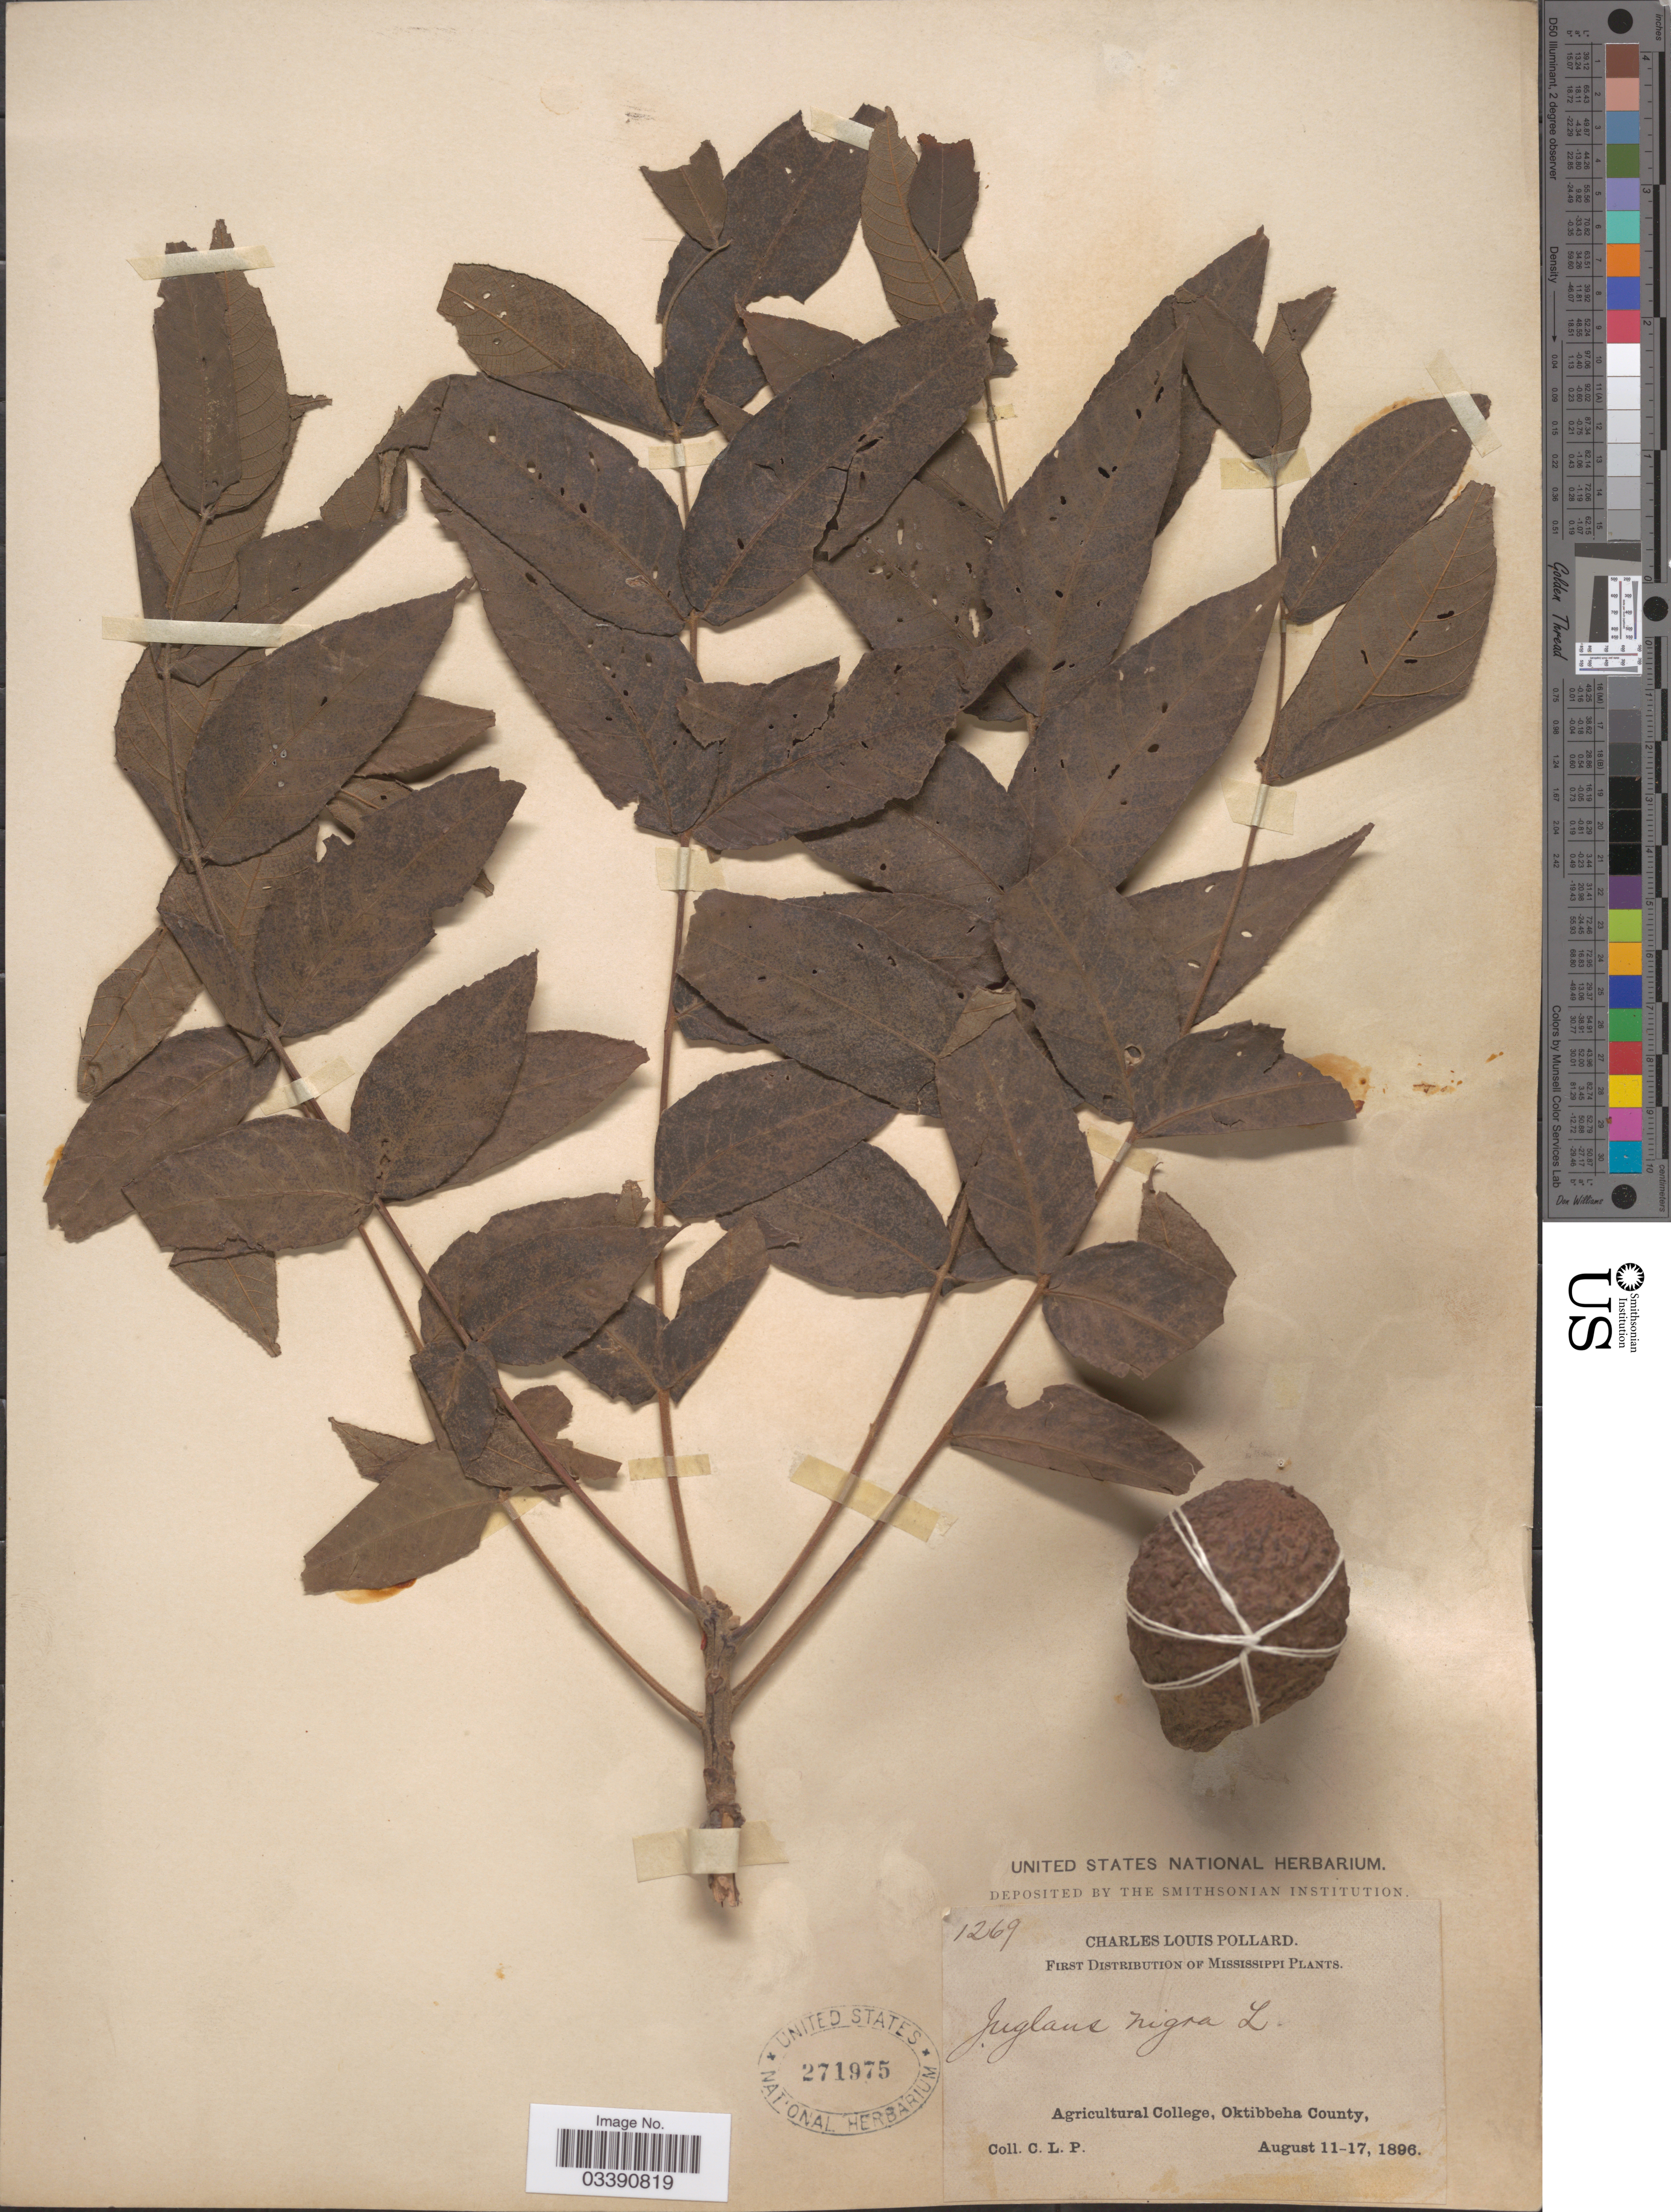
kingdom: Plantae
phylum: Tracheophyta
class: Magnoliopsida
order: Fagales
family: Juglandaceae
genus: Juglans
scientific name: Juglans nigra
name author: L.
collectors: C. L. Pollard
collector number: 1269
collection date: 1896-08-11/1896-08-17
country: United States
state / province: Mississippi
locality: Agricultural College, Oktibbeha County.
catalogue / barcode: US 271975